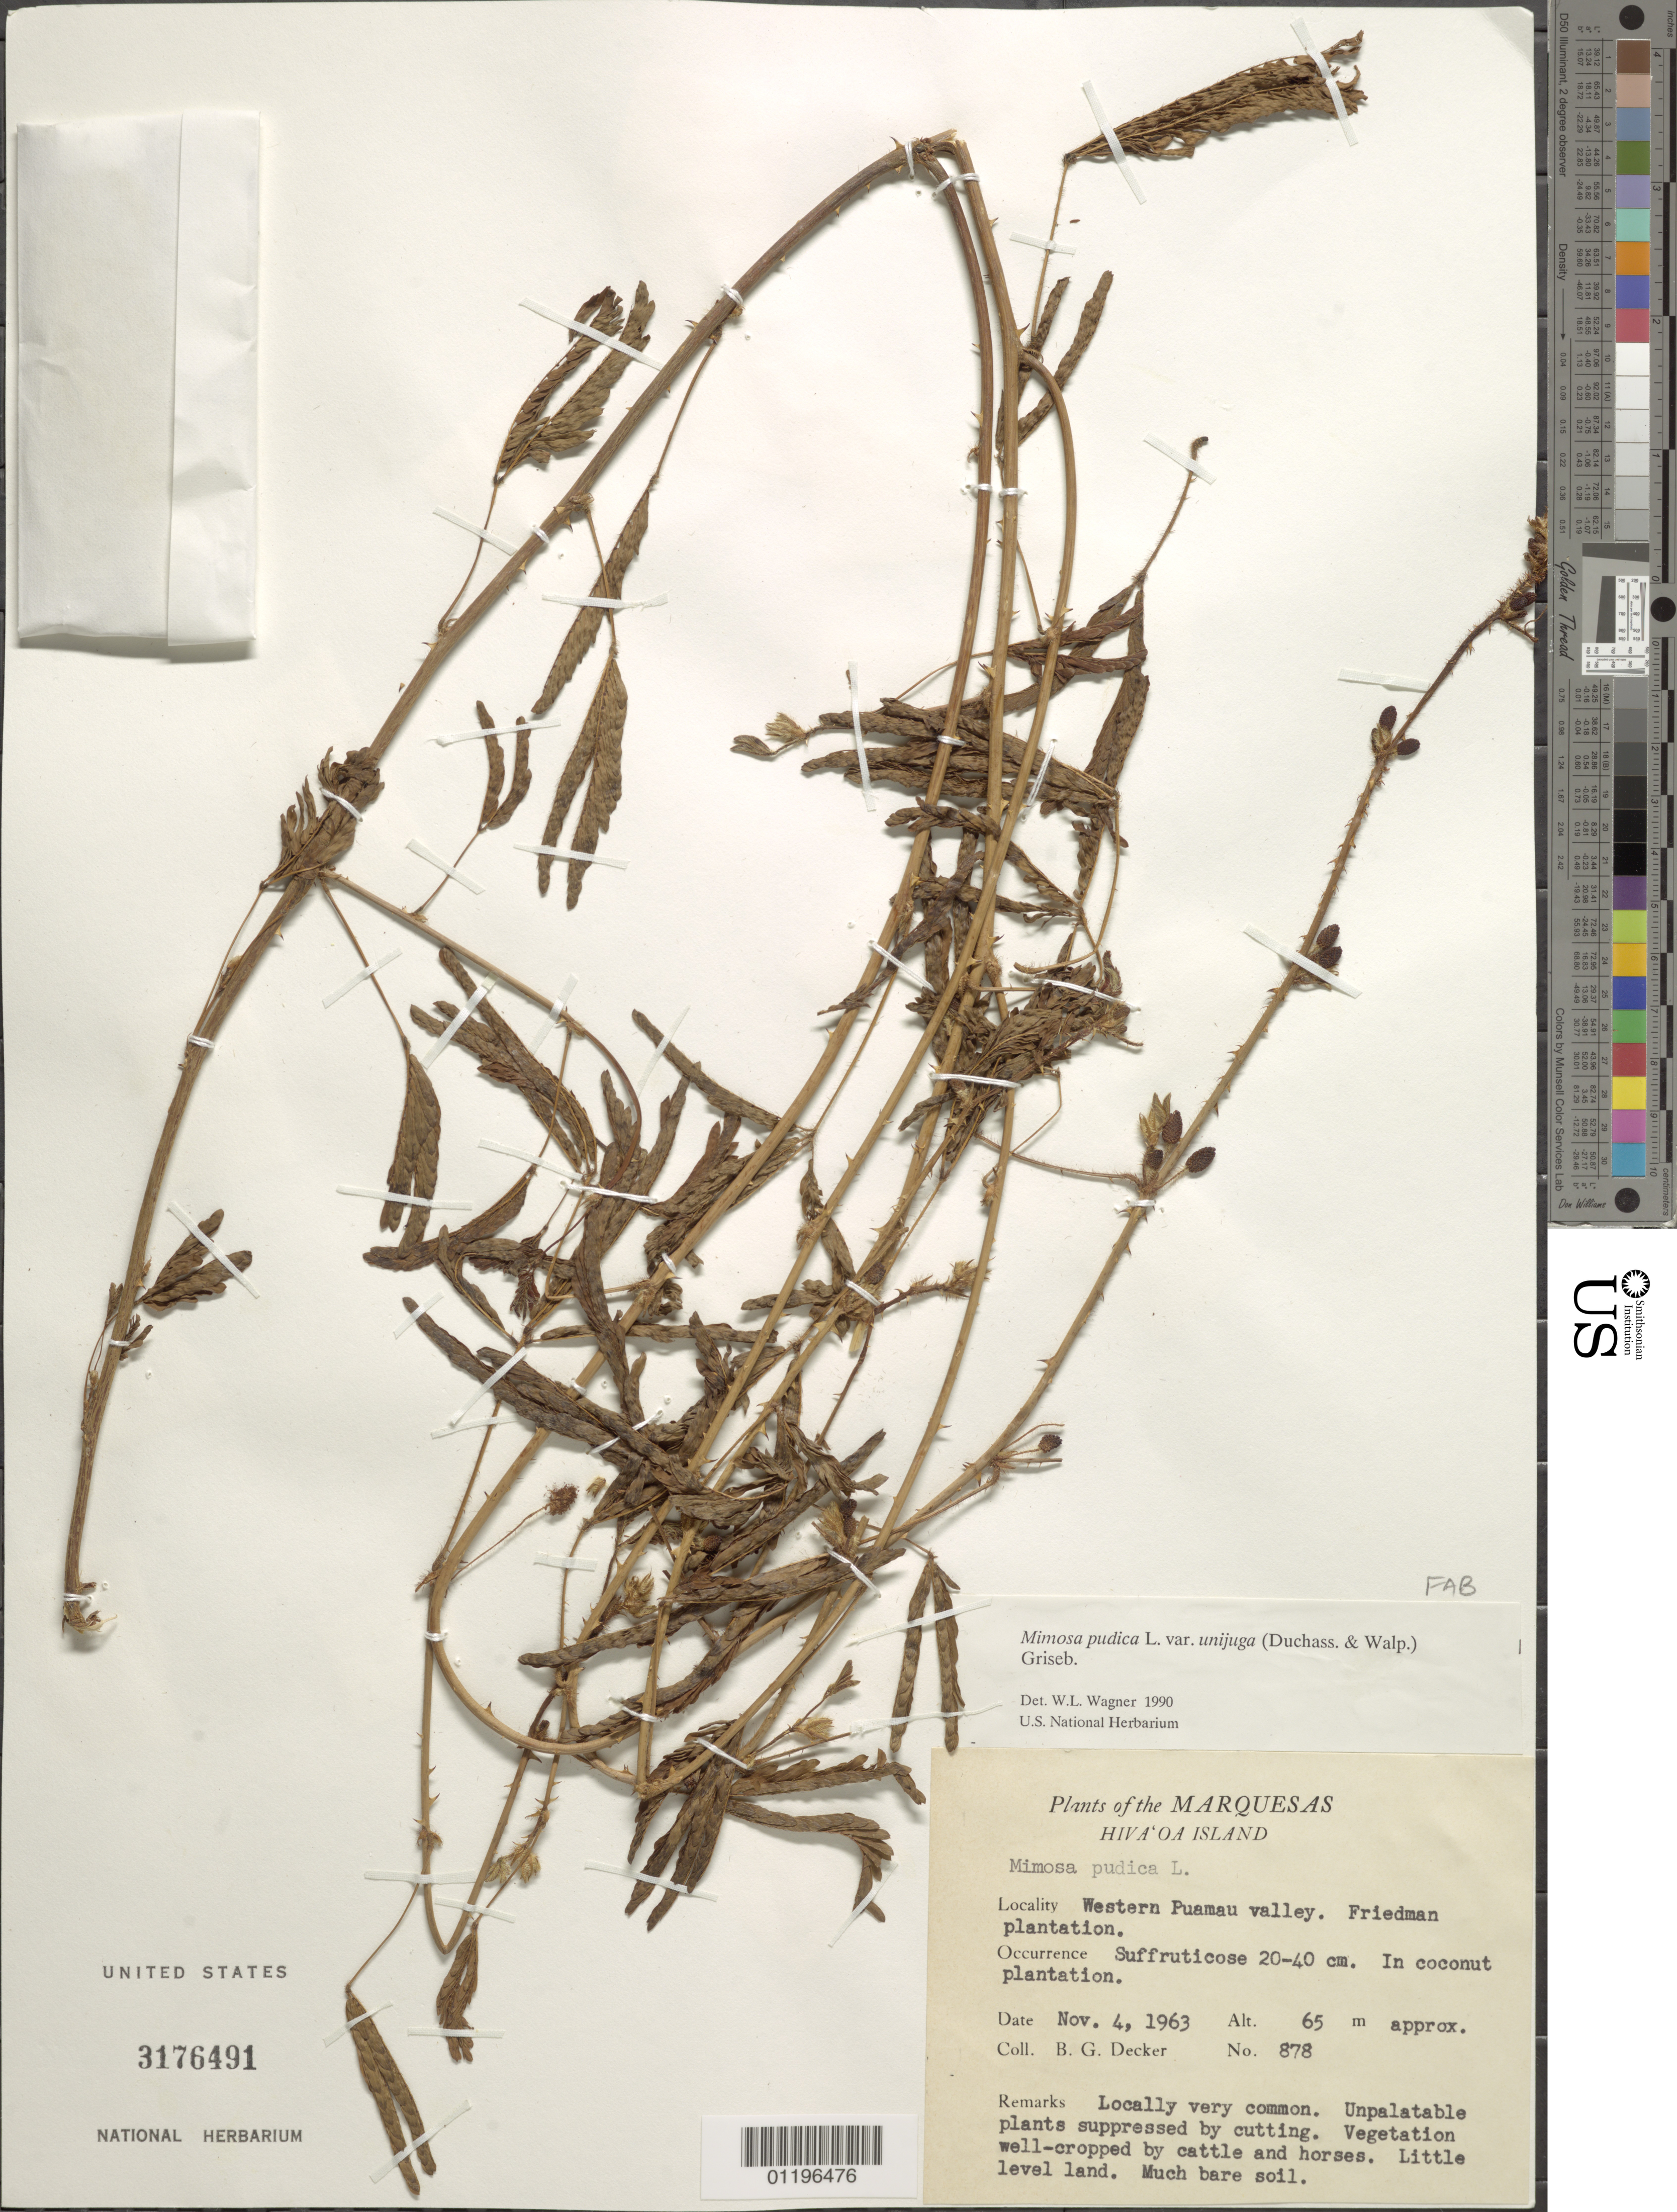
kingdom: Plantae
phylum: Tracheophyta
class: Magnoliopsida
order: Fabales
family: Fabaceae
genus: Mimosa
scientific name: Mimosa pudica var. unijuga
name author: (Walp. & Duchass.) Griseb.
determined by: Wagner, W. L., (BOT), Smithsonian Institution - National Museum of Natural History (UNITED STATES)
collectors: B. G. Decker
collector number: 878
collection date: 1963-11-04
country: French Polynesia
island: Hiva Oa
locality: W Puamau Valley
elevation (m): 65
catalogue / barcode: US 3176491